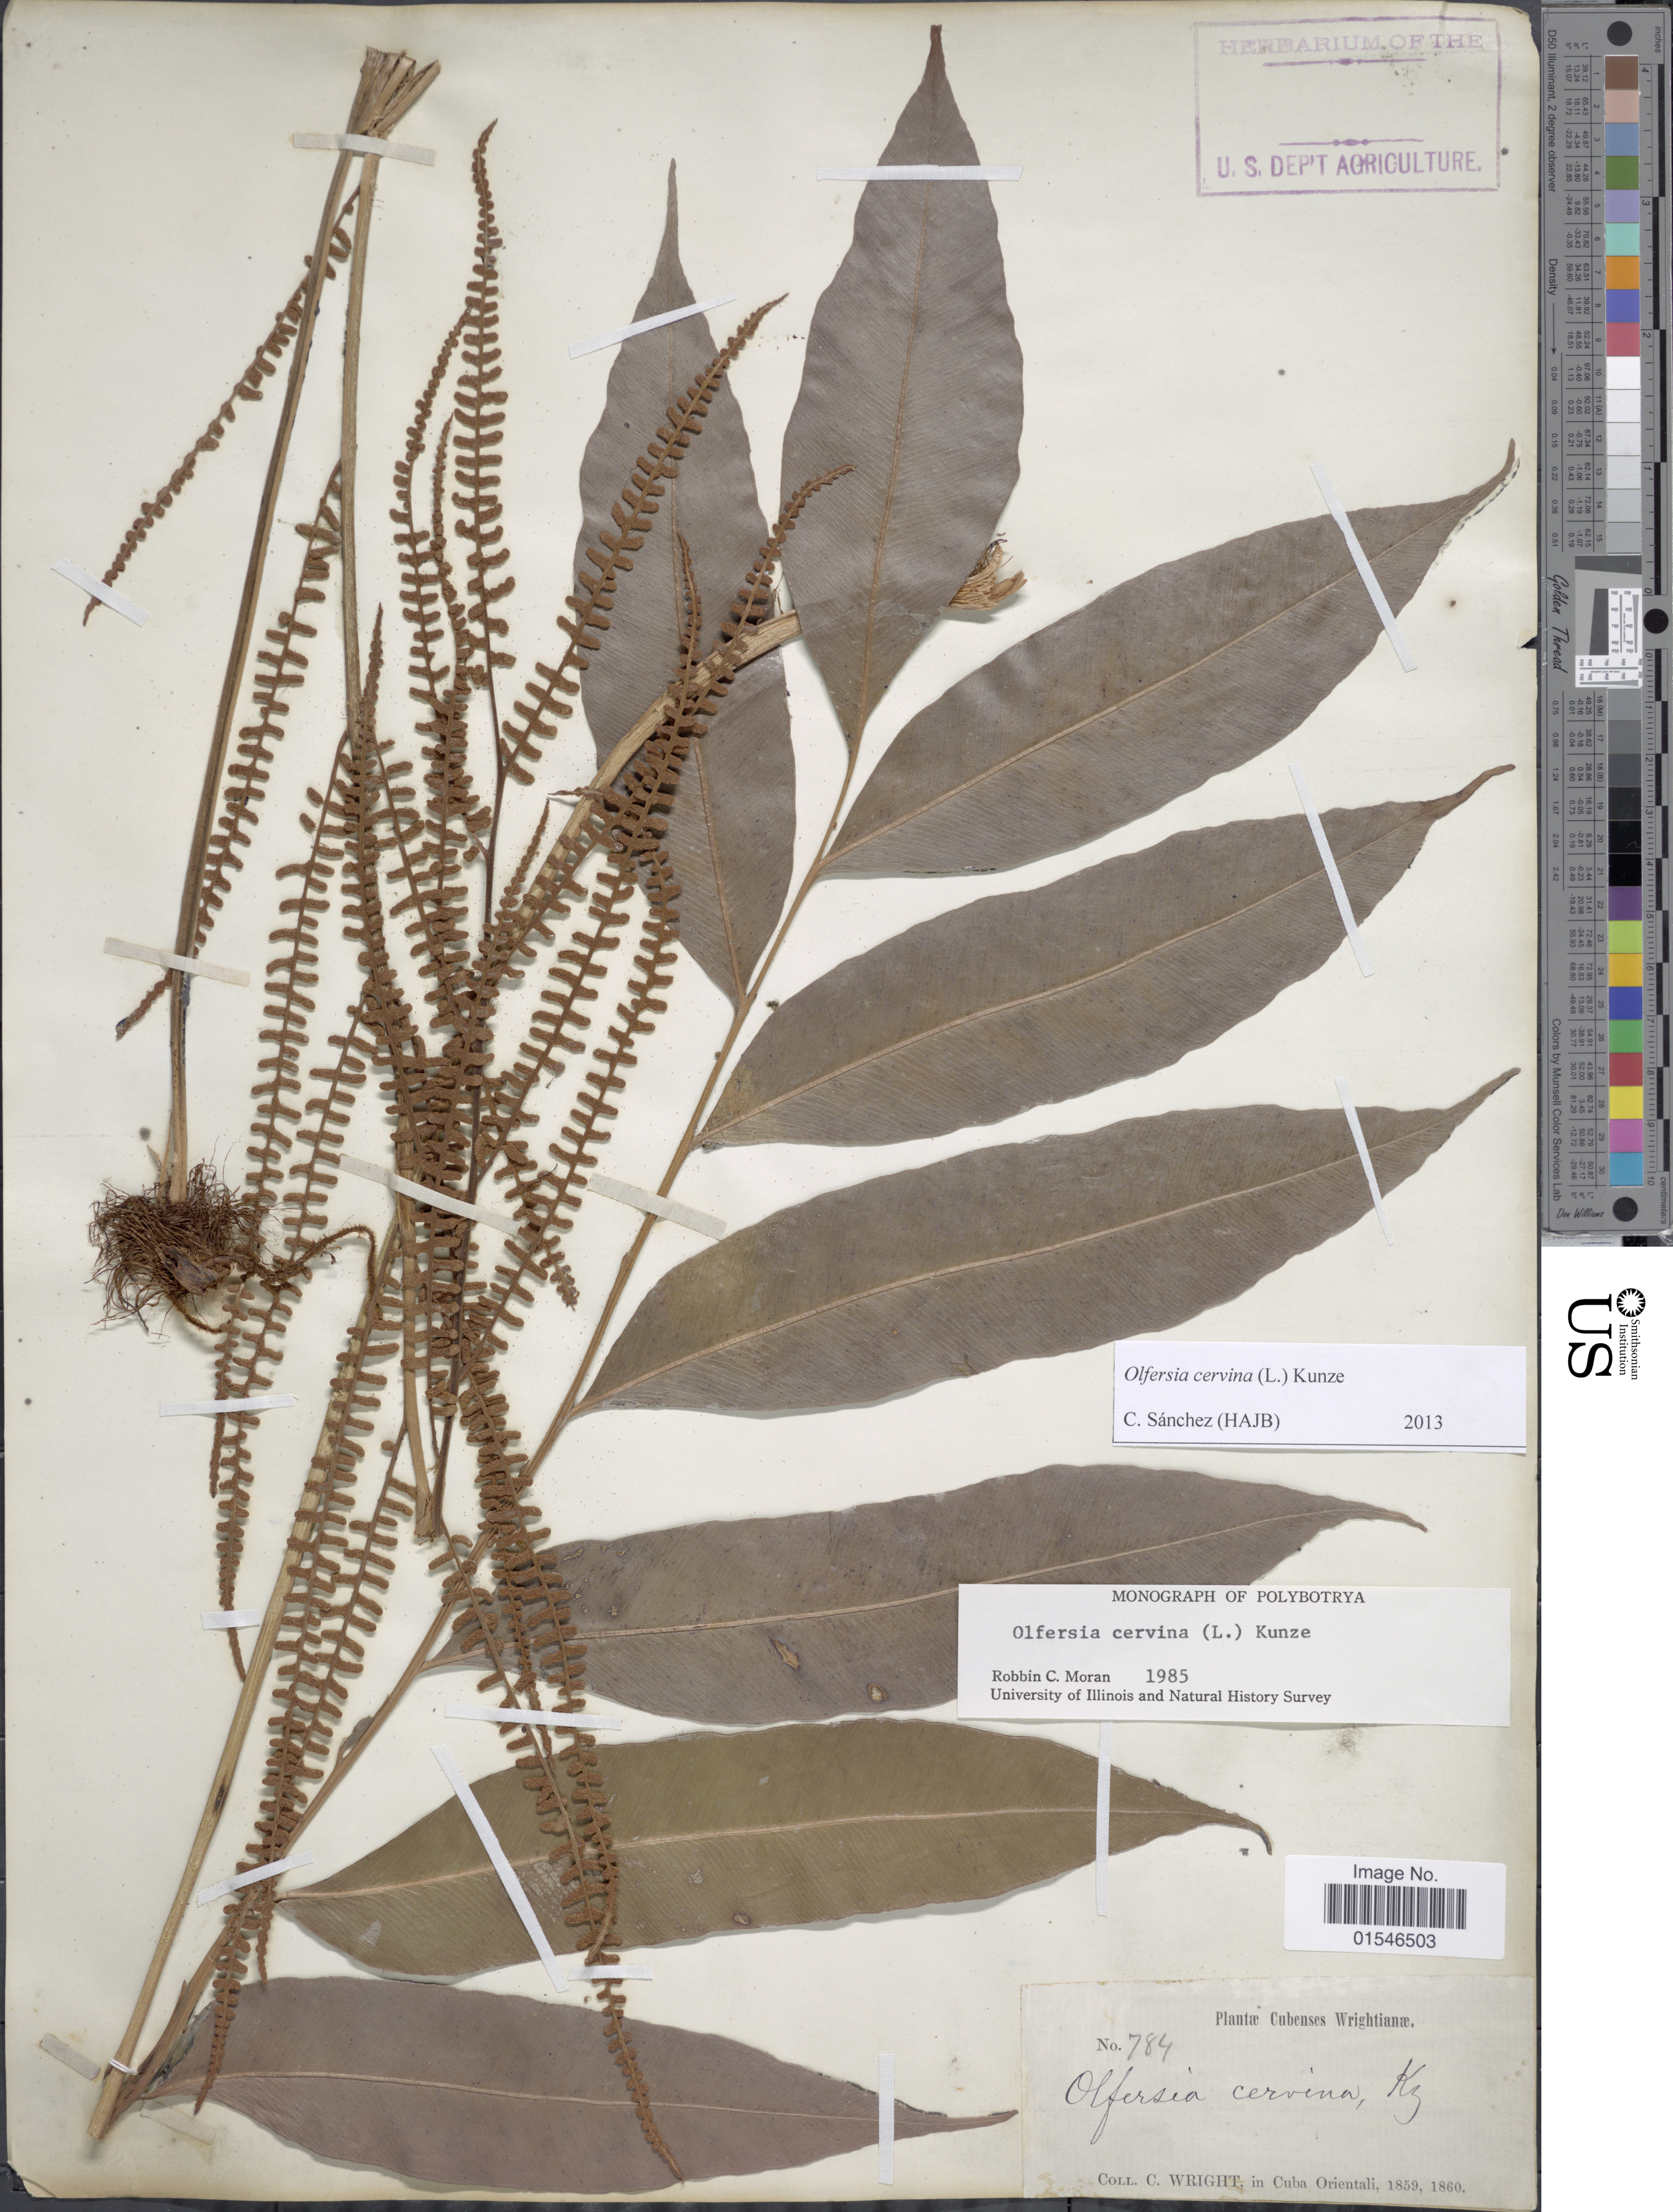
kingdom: Plantae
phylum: Tracheophyta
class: Polypodiopsida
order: Polypodiales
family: Dryopteridaceae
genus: Olfersia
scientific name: Olfersia cervina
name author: (L.) Kunze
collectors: C. Wright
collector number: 784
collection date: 1859/1860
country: Cuba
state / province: Oriente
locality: Cuba Orientali